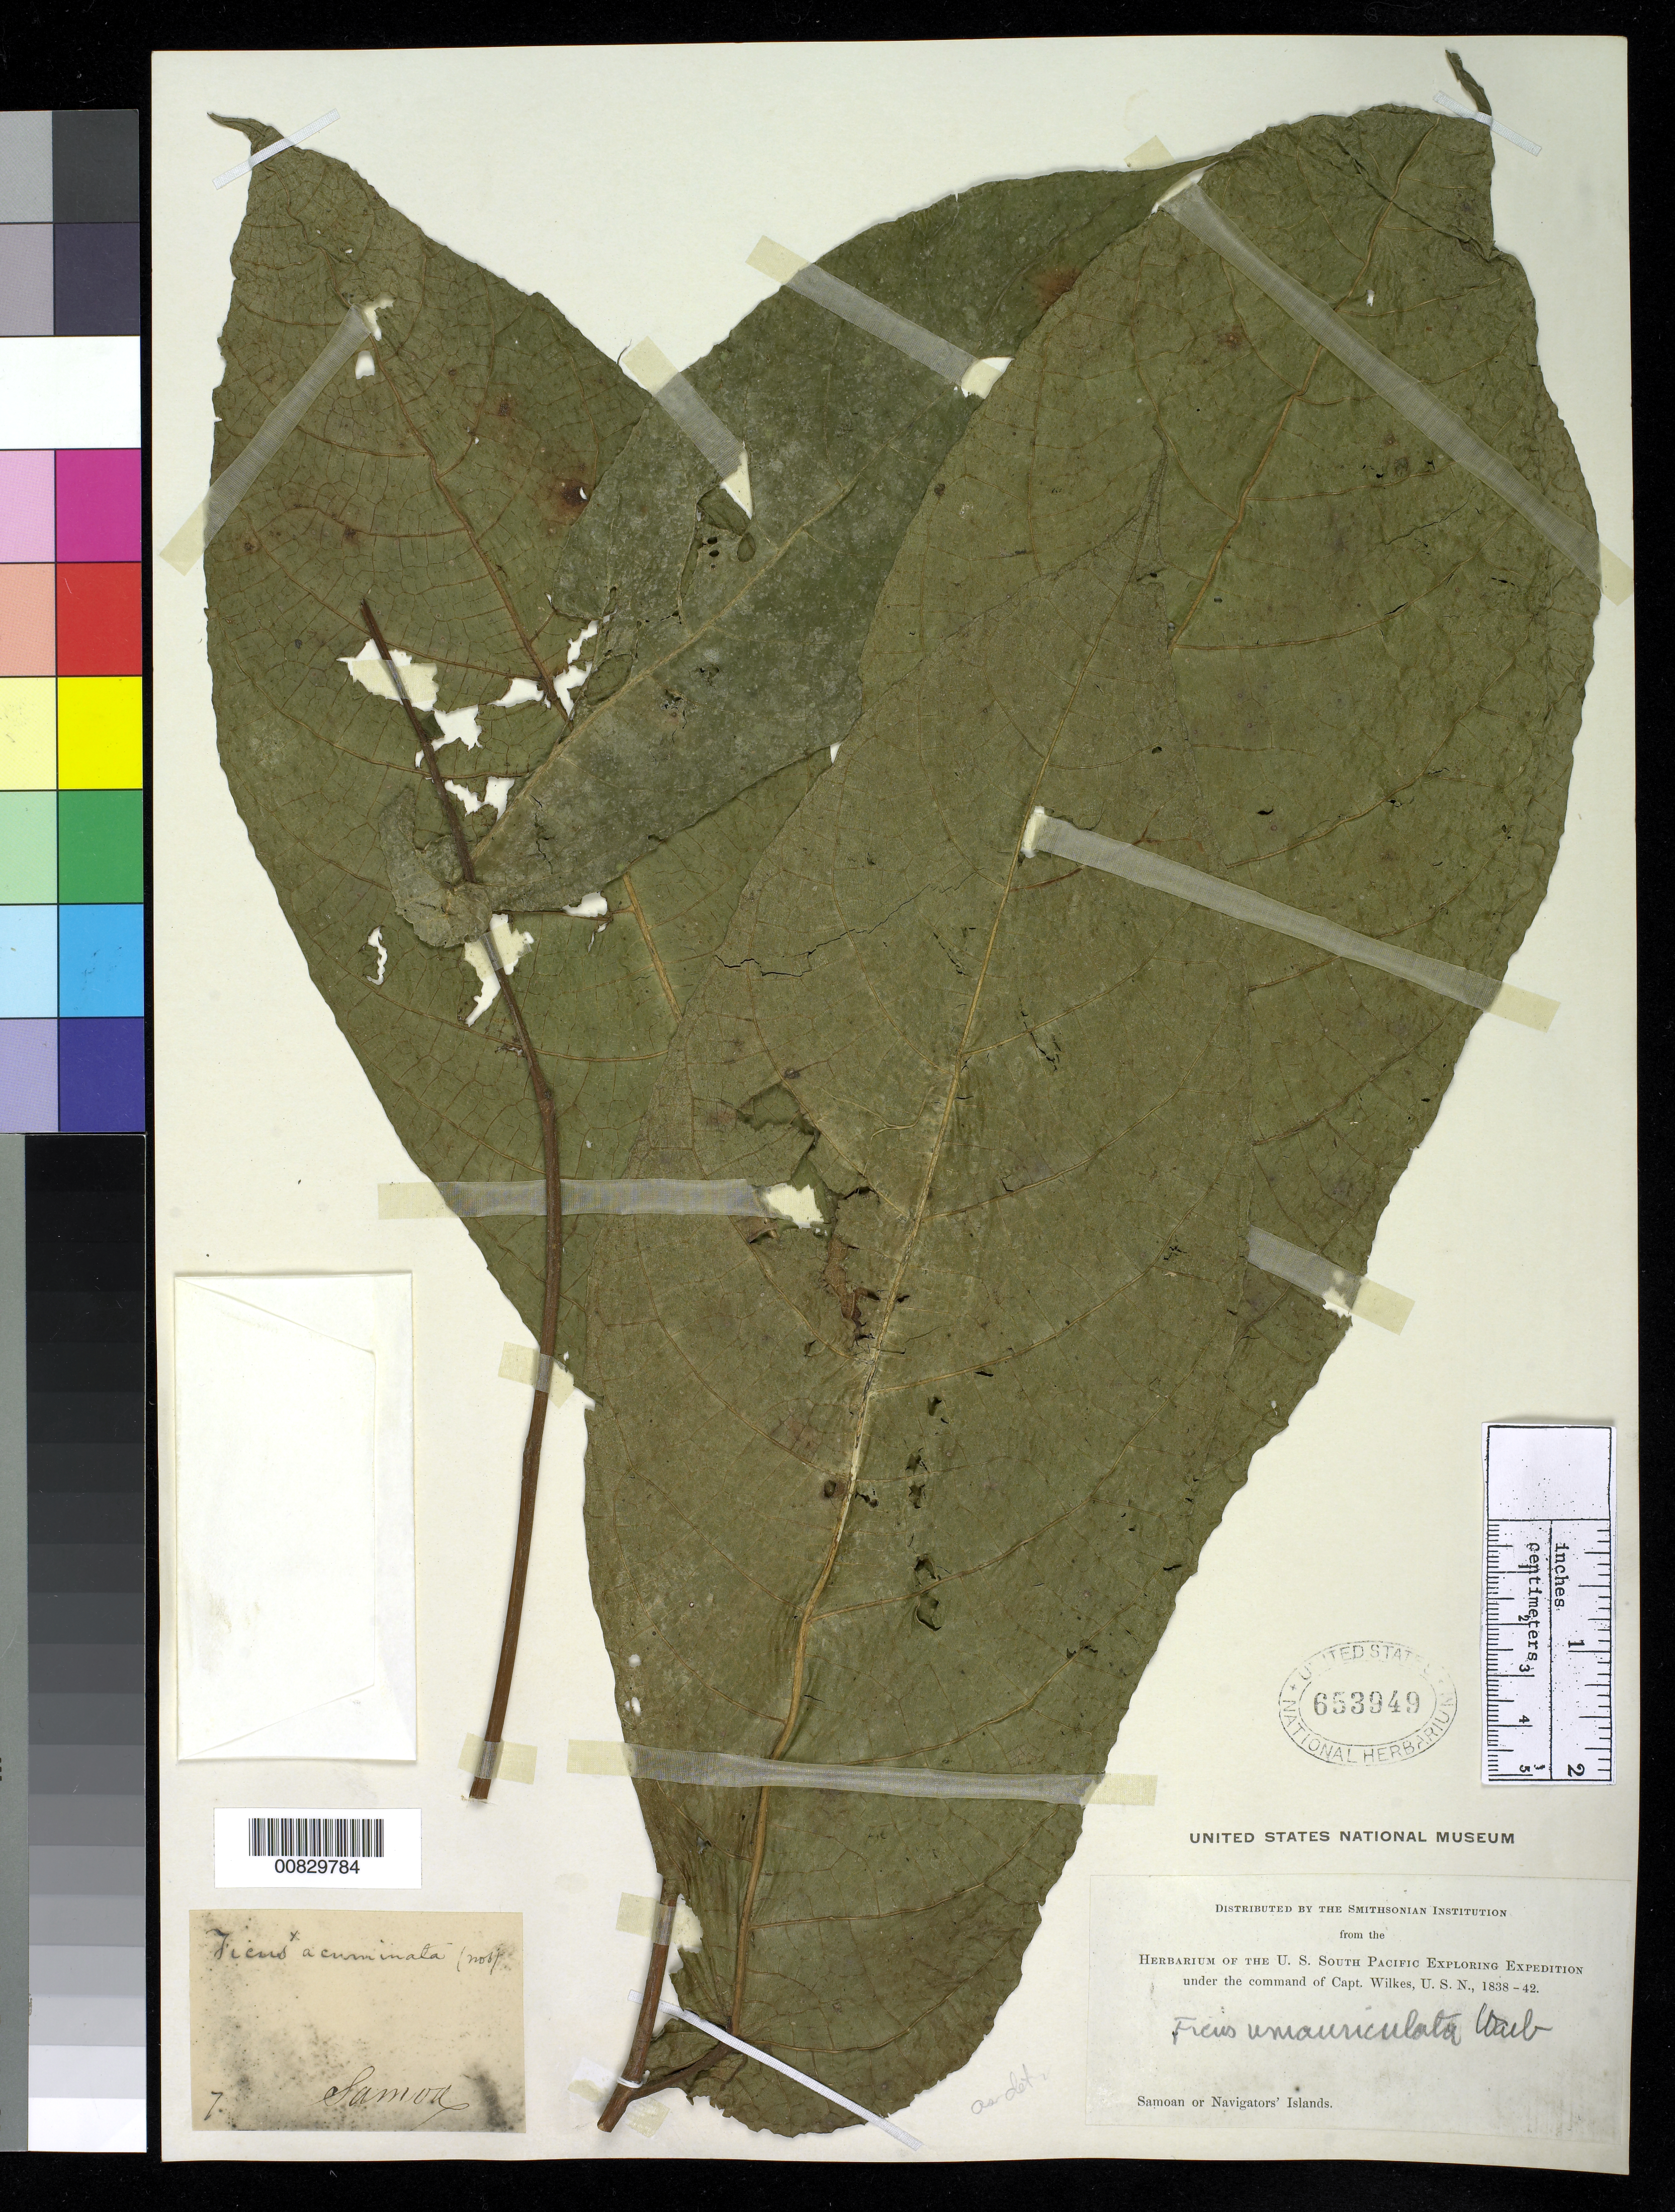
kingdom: Plantae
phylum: Tracheophyta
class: Magnoliopsida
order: Rosales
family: Moraceae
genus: Ficus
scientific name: Ficus uniauriculata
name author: Warb.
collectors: Wilkes Explor. Exped.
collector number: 7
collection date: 1838/1842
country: American Samoa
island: Tutua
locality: Samoan to Navigator's Islands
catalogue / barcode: US 653949